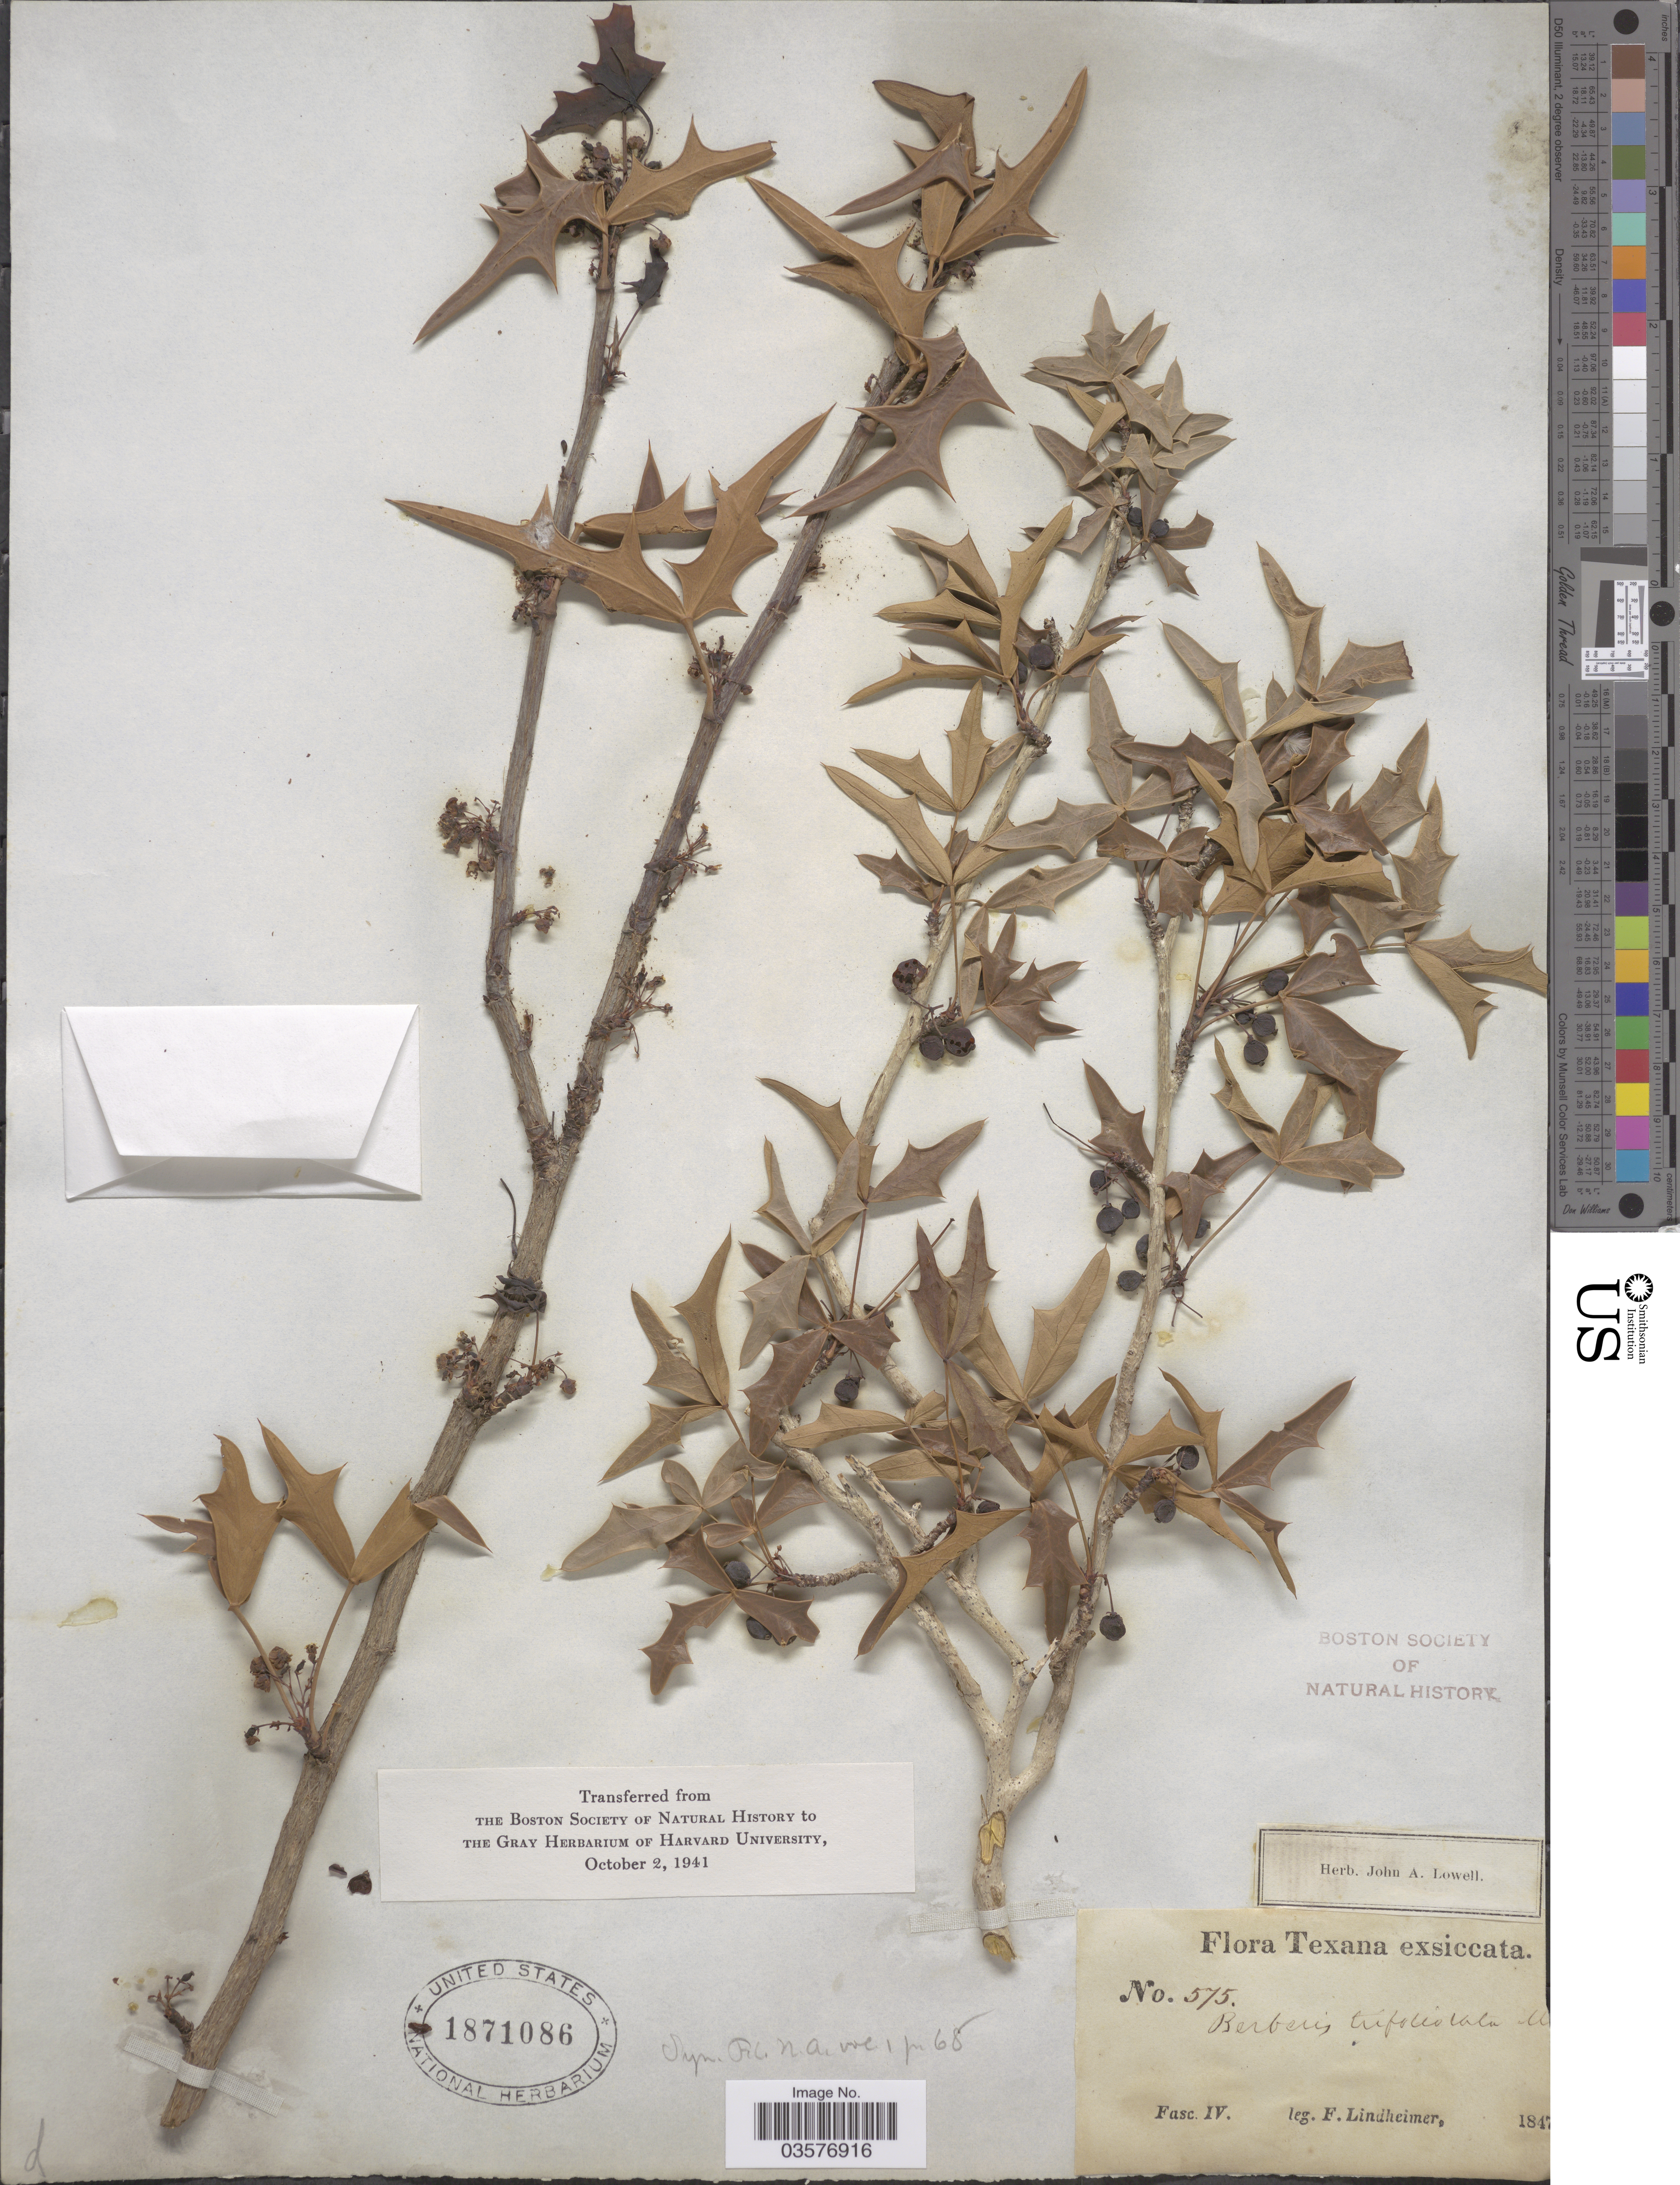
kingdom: Plantae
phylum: Tracheophyta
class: Magnoliopsida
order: Ranunculales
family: Berberidaceae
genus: Mahonia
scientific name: Mahonia trifoliolata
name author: (Monic.) Fedde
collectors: F. Lindheimer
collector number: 575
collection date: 1847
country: United States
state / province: Texas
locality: Fasc. IV. [unsure placement]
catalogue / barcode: US 1871086